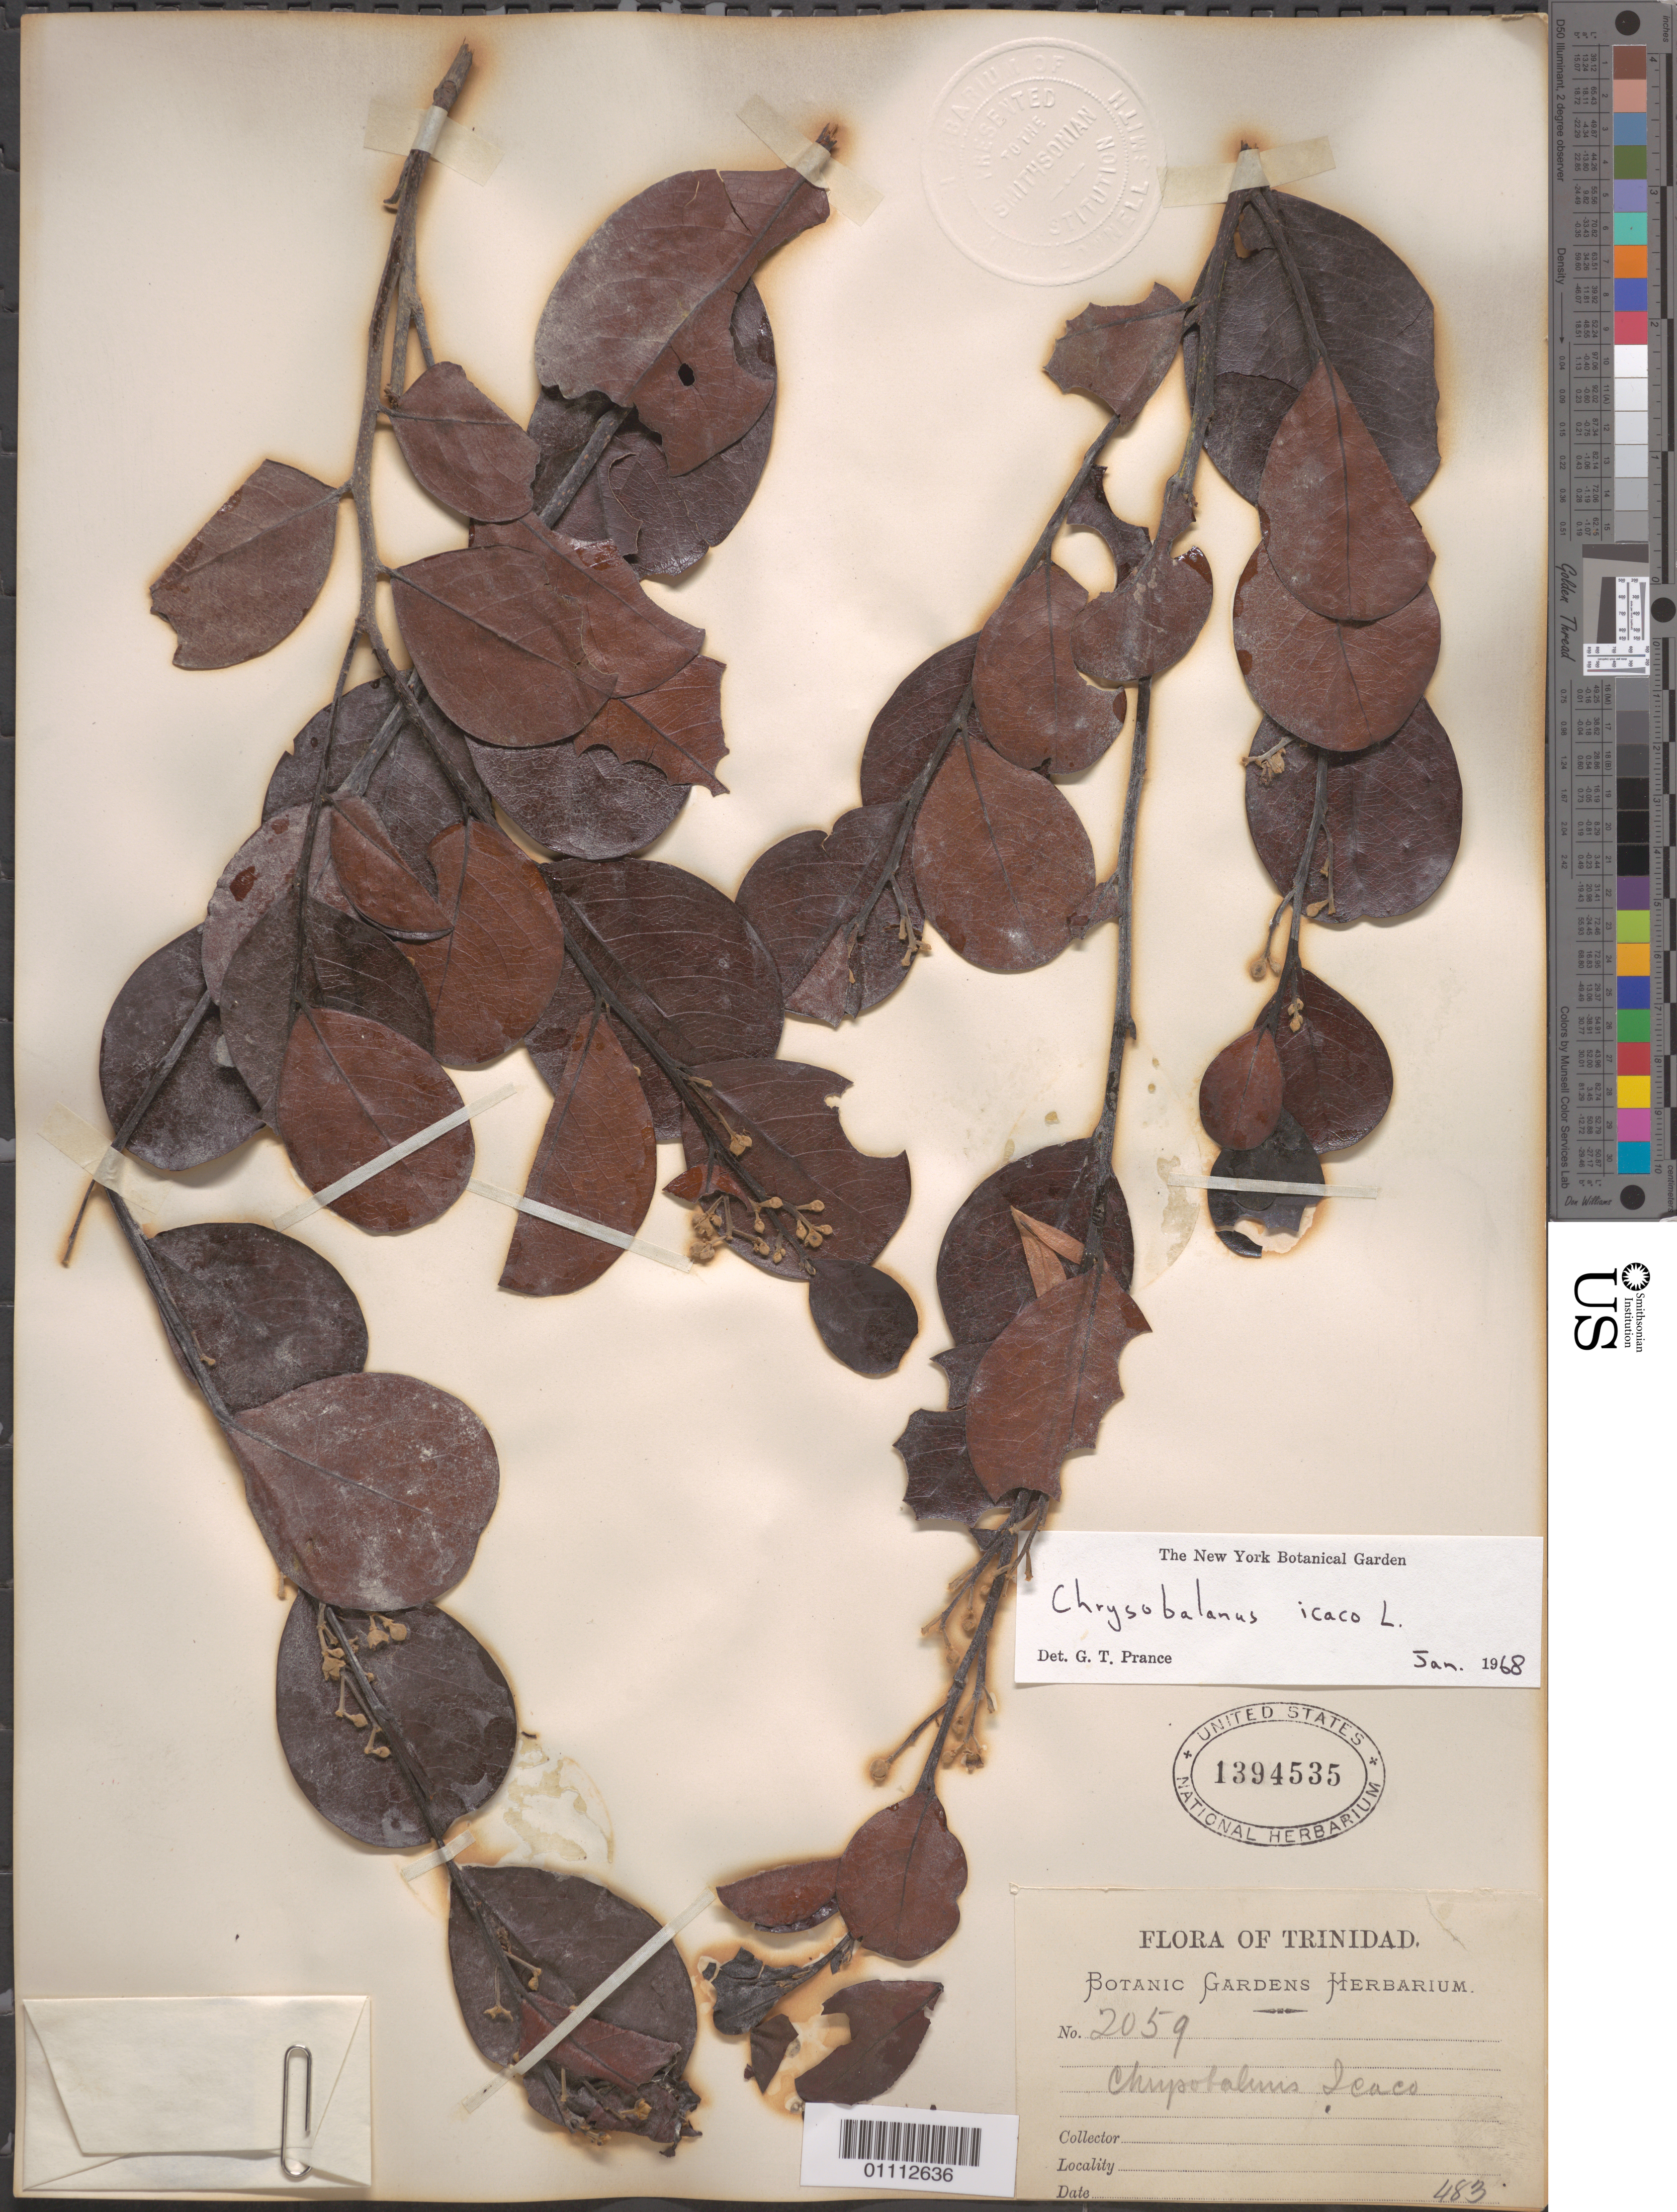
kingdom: Plantae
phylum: Tracheophyta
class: Magnoliopsida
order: Malpighiales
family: Chrysobalanaceae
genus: Chrysobalanus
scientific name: Chrysobalanus icaco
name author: L.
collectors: Botanic Gardens Herbarium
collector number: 2059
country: Trinidad and Tobago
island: Trinidad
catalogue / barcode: US 1394535